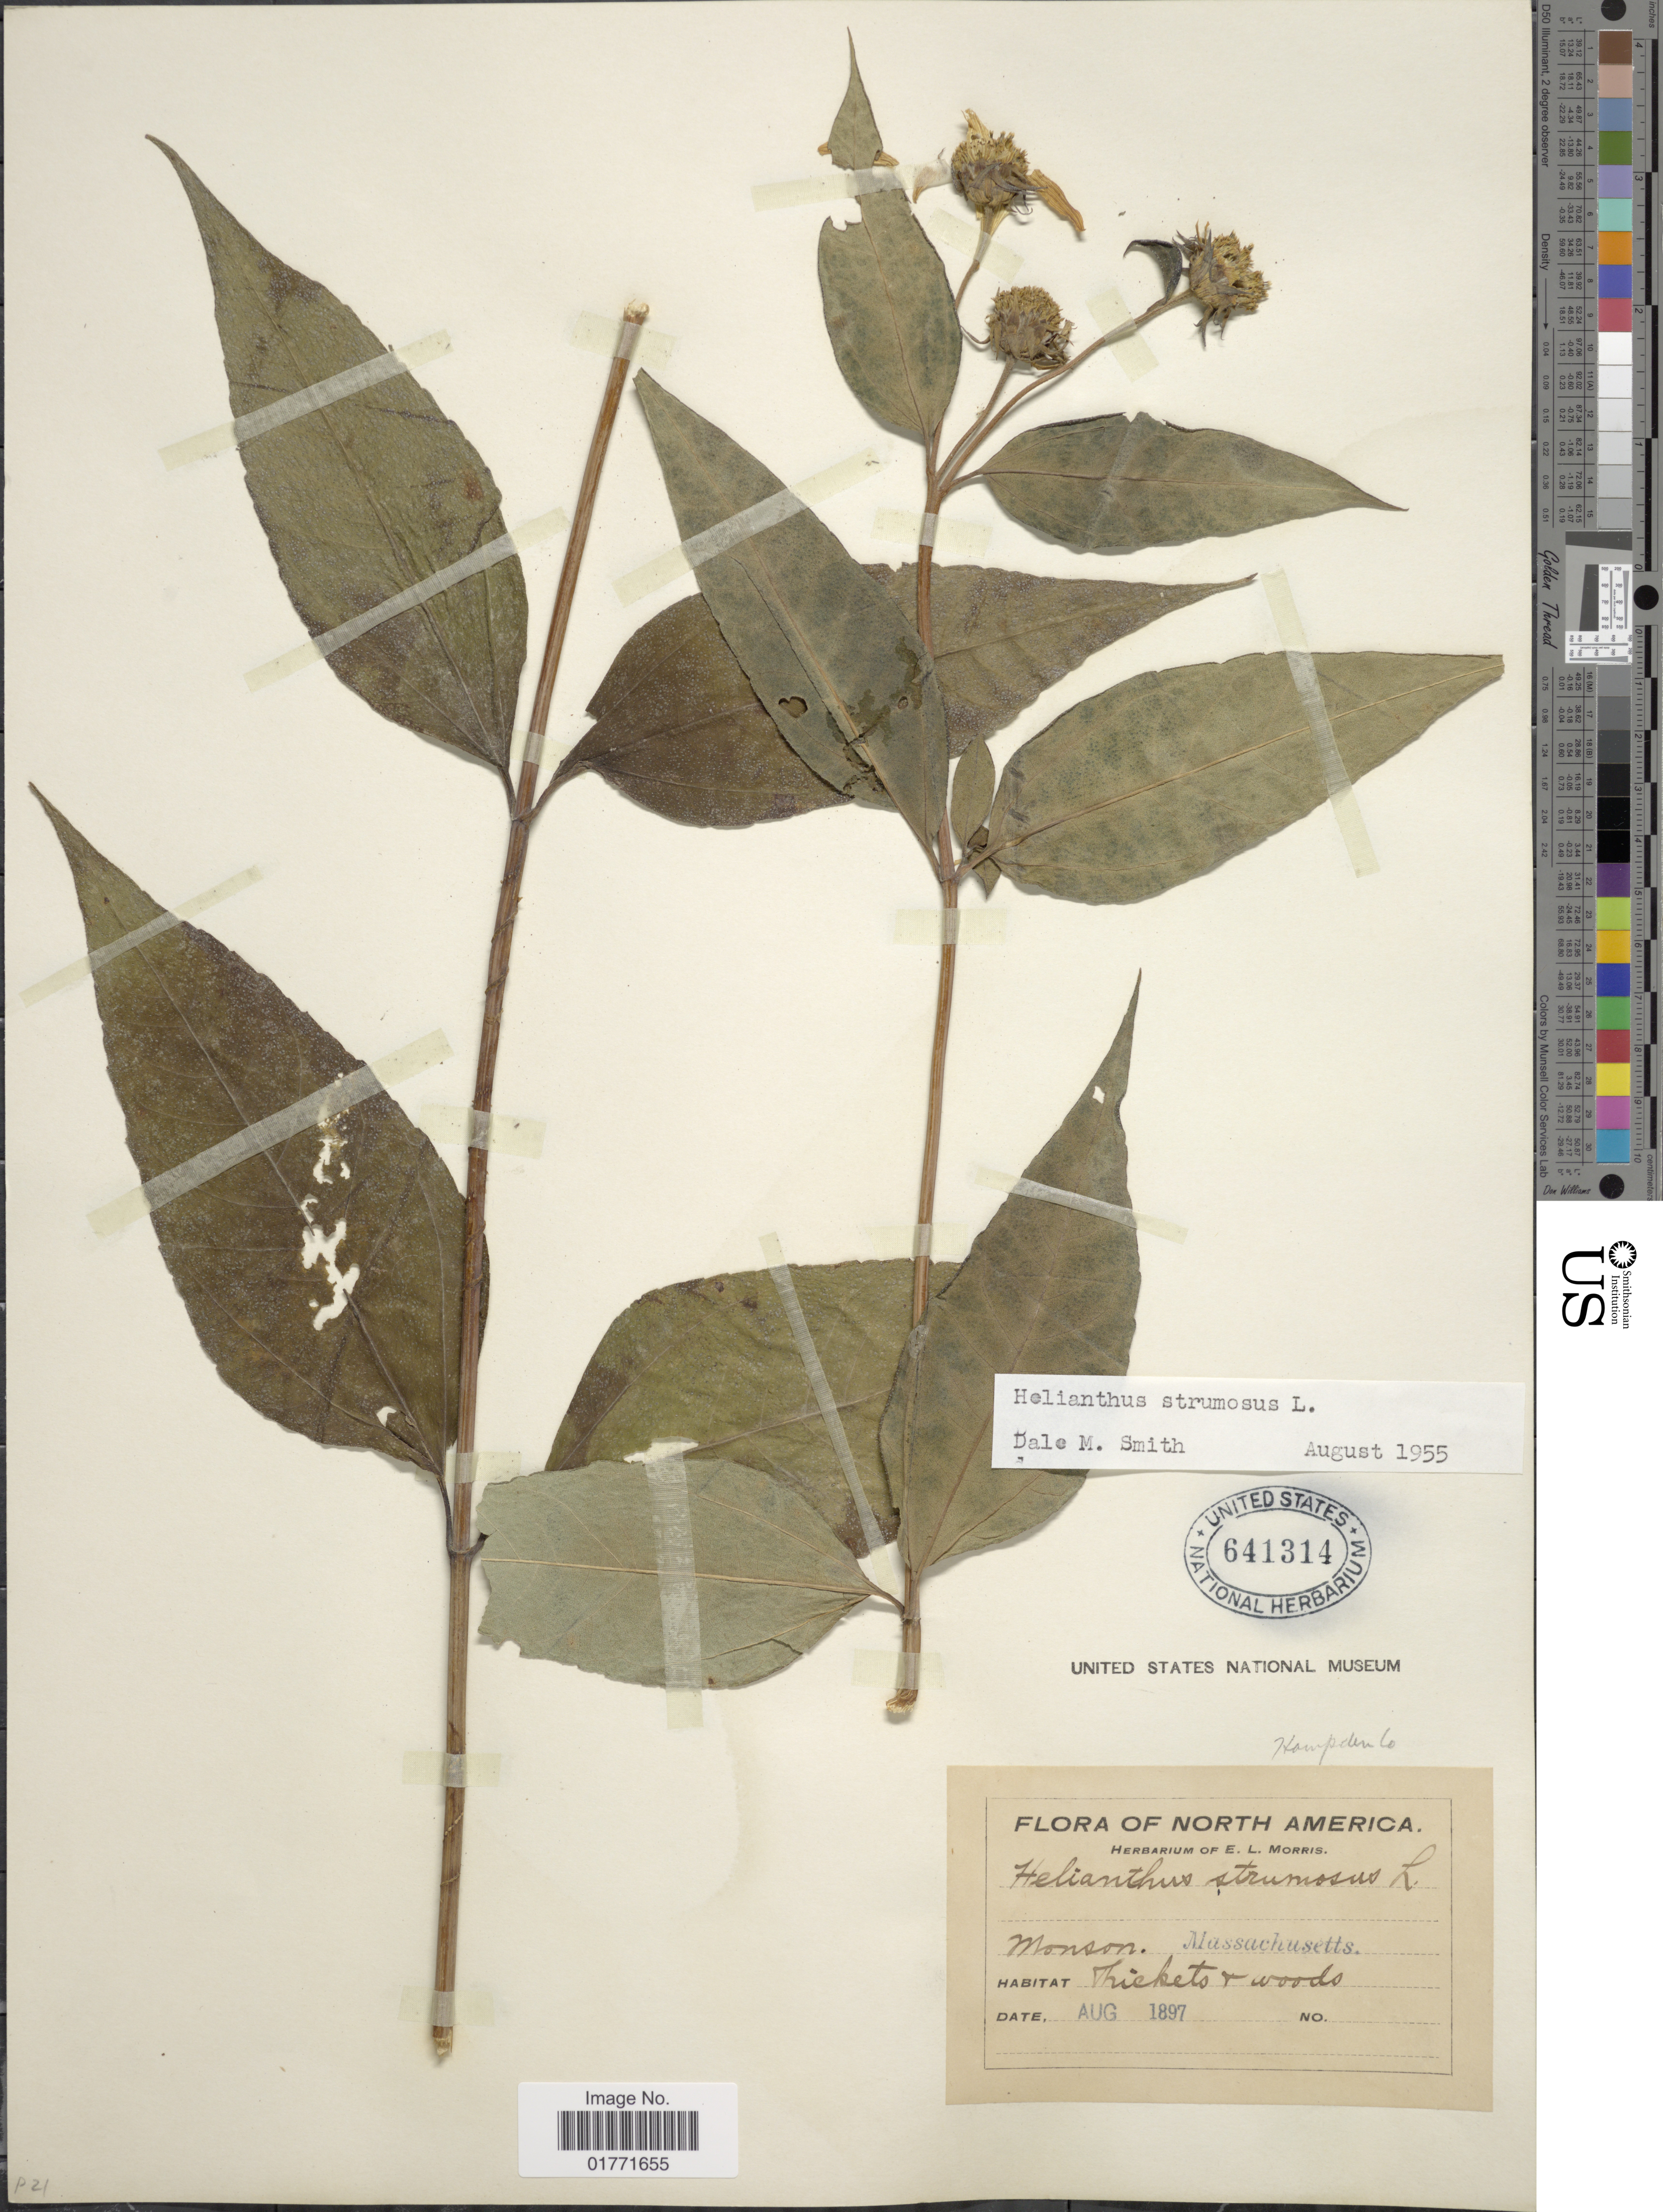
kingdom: Plantae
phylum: Tracheophyta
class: Magnoliopsida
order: Asterales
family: Asteraceae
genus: Helianthus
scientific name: Helianthus strumosus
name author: L.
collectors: ex herb. E.L. Morris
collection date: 1897-08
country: United States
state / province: Massachusetts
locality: Monson. Massachusetts.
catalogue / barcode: US 641314